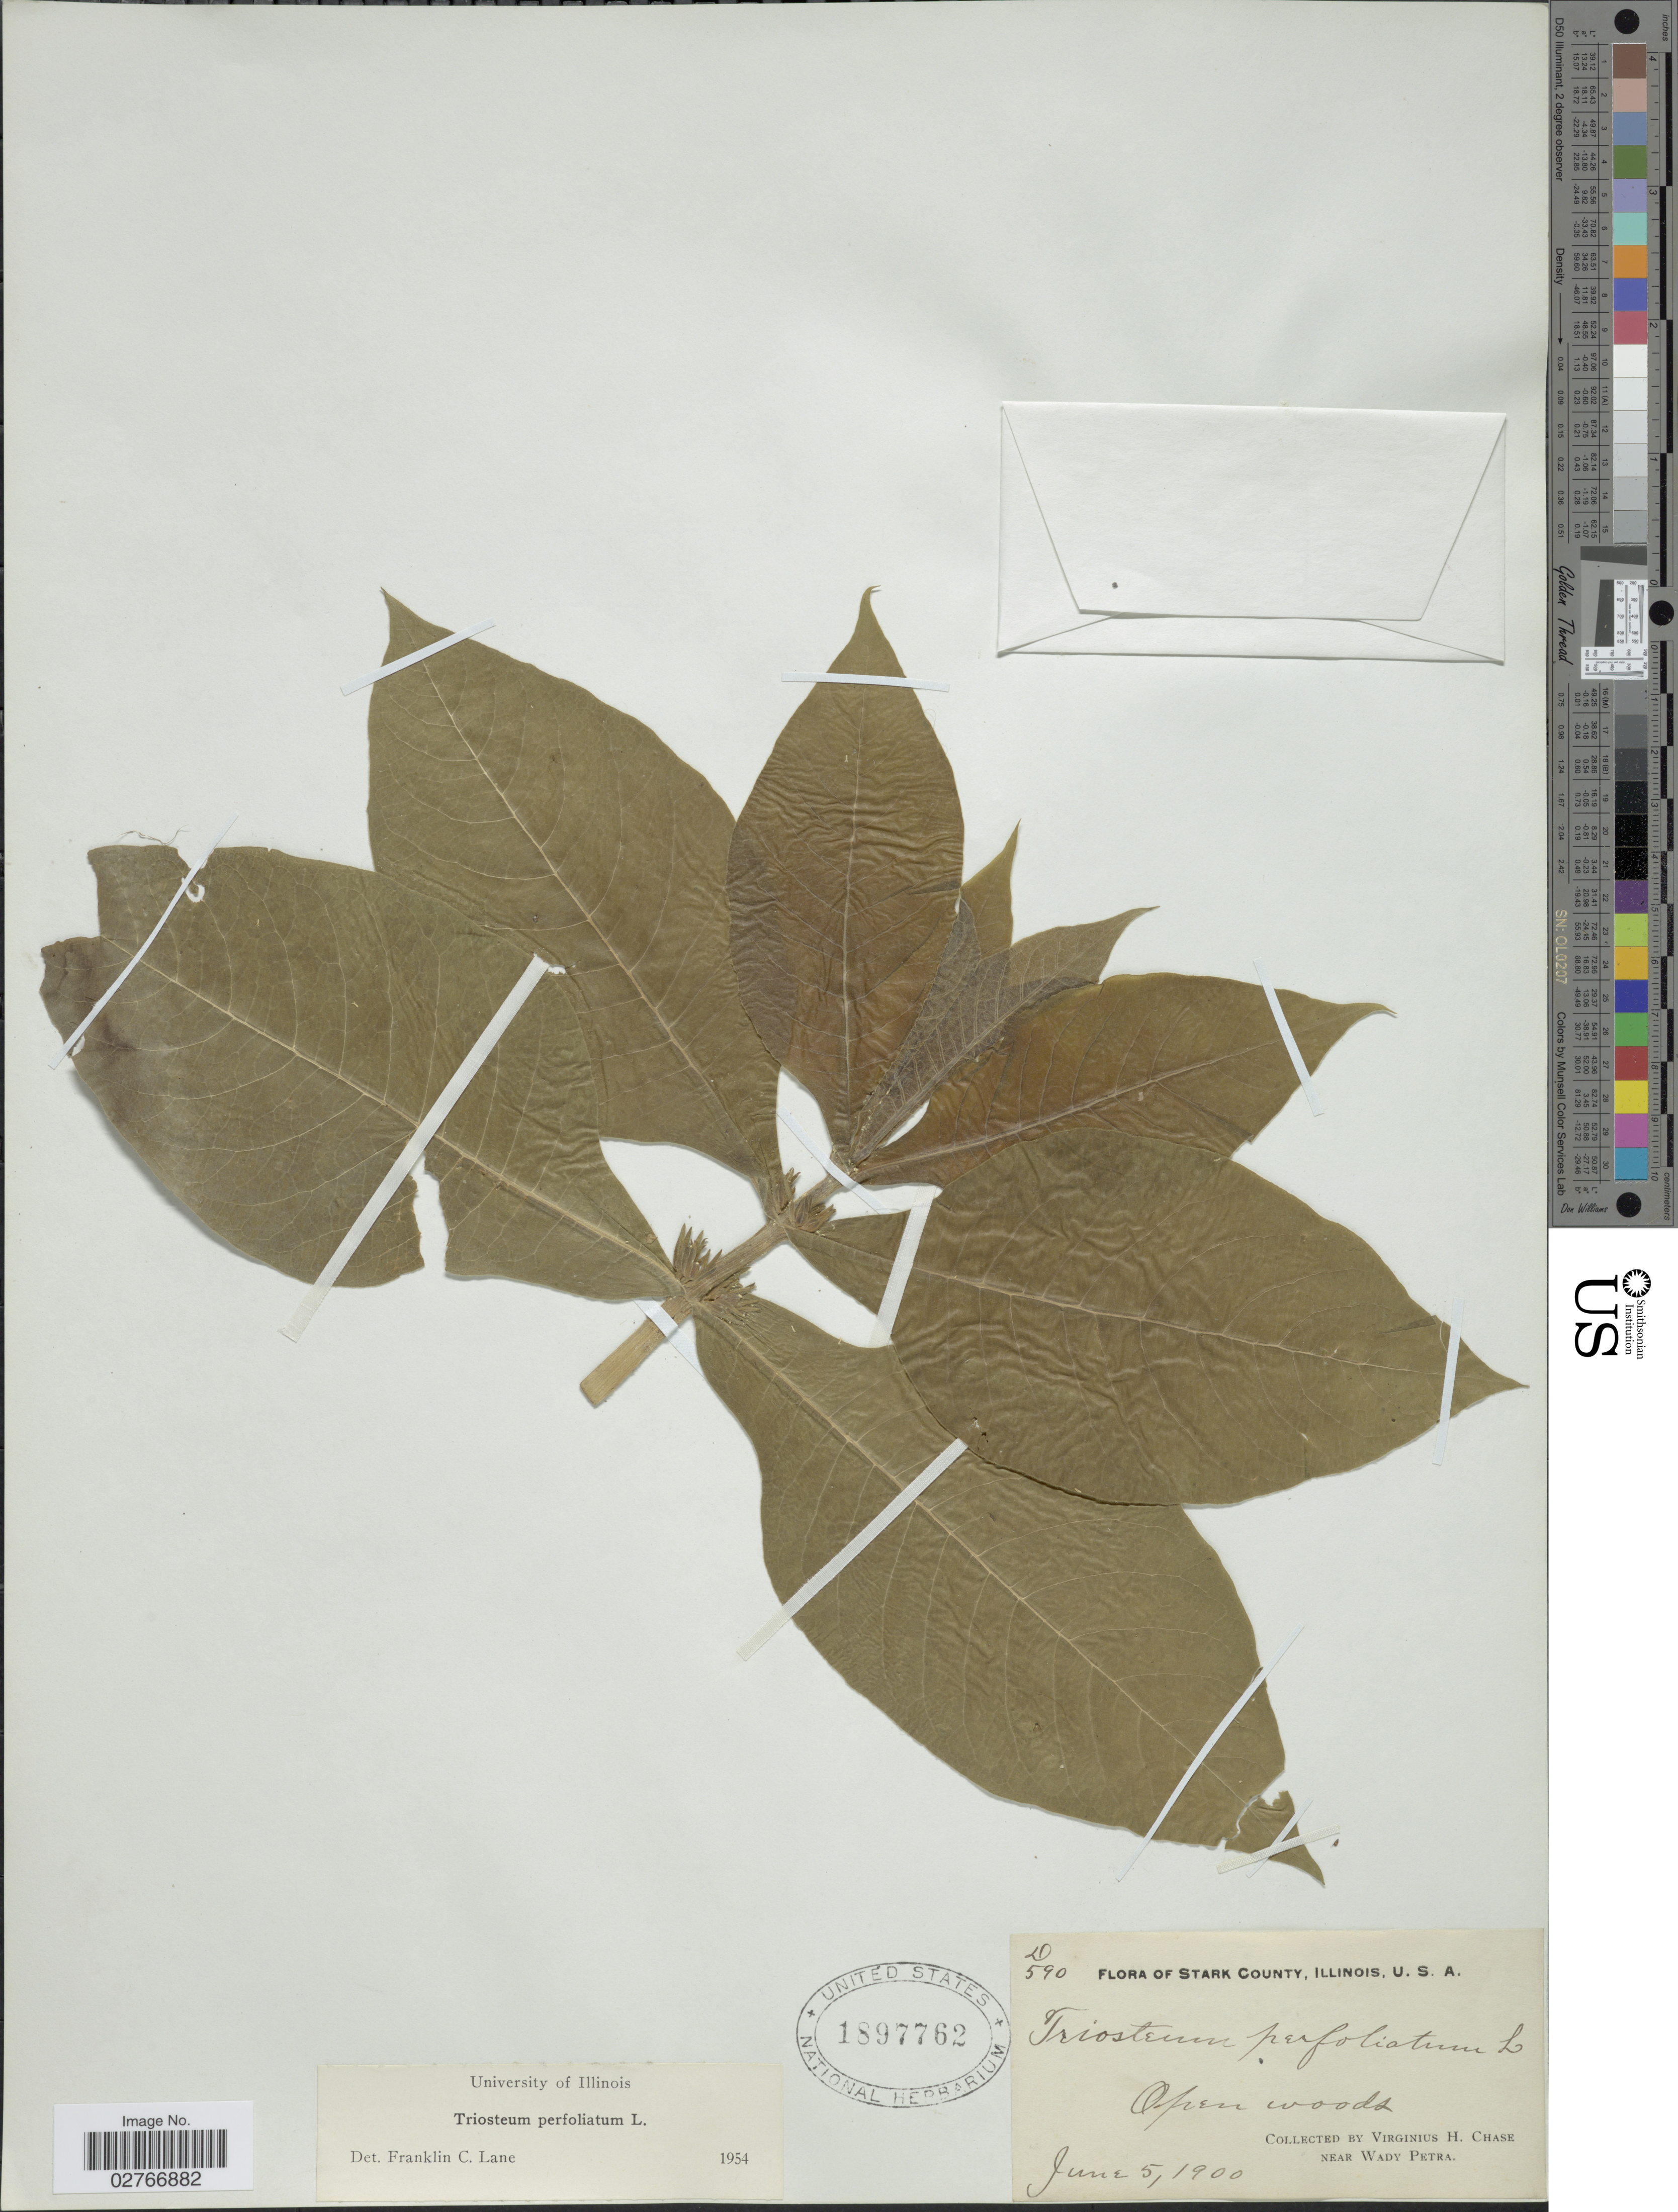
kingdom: Plantae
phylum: Tracheophyta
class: Magnoliopsida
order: Dipsacales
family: Caprifoliaceae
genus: Triosteum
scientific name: Triosteum perfoliatum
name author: L.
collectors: V. H. Chase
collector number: D590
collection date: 1900-06-05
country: United States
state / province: Illinois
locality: Stark County. Near Wady Petra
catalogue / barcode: US 1897762